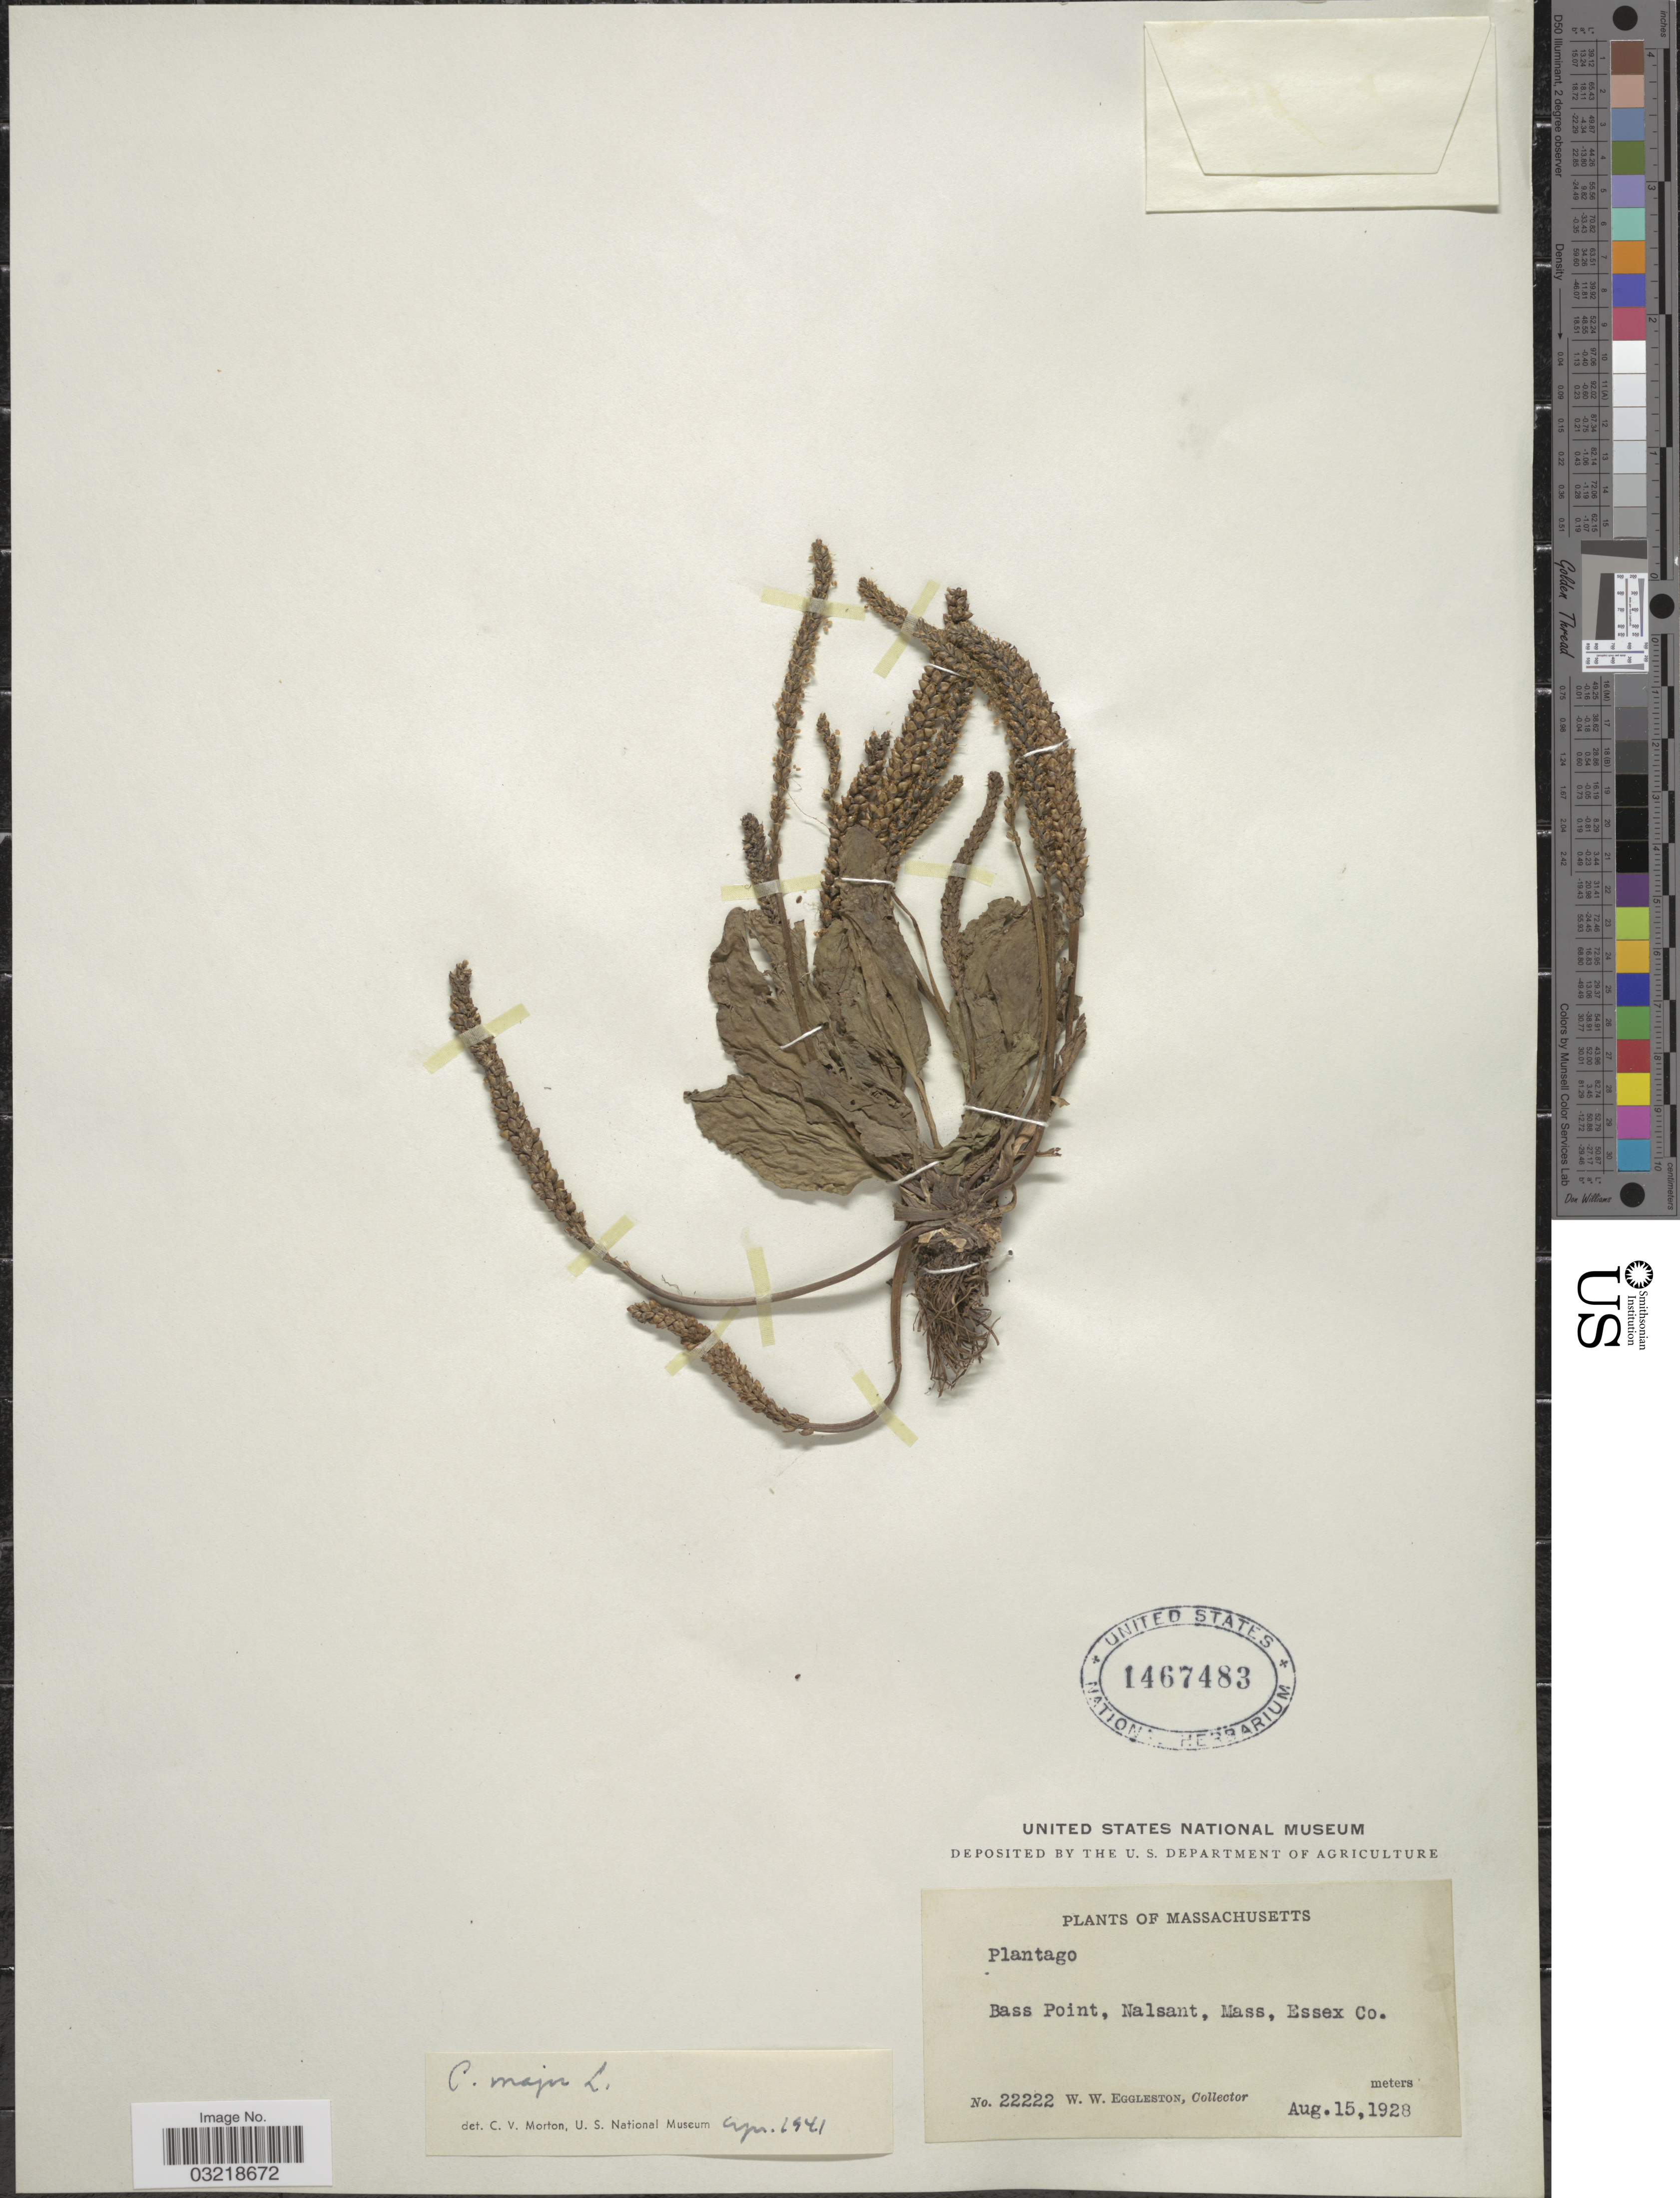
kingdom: Plantae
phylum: Tracheophyta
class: Magnoliopsida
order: Lamiales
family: Plantaginaceae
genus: Plantago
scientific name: Plantago major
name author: L.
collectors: W. W. Eggleston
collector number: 22222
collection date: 1928-08-15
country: United States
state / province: Massachusetts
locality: Bass Point, Nalsant, Mass, Essex Co.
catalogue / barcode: US 1467483